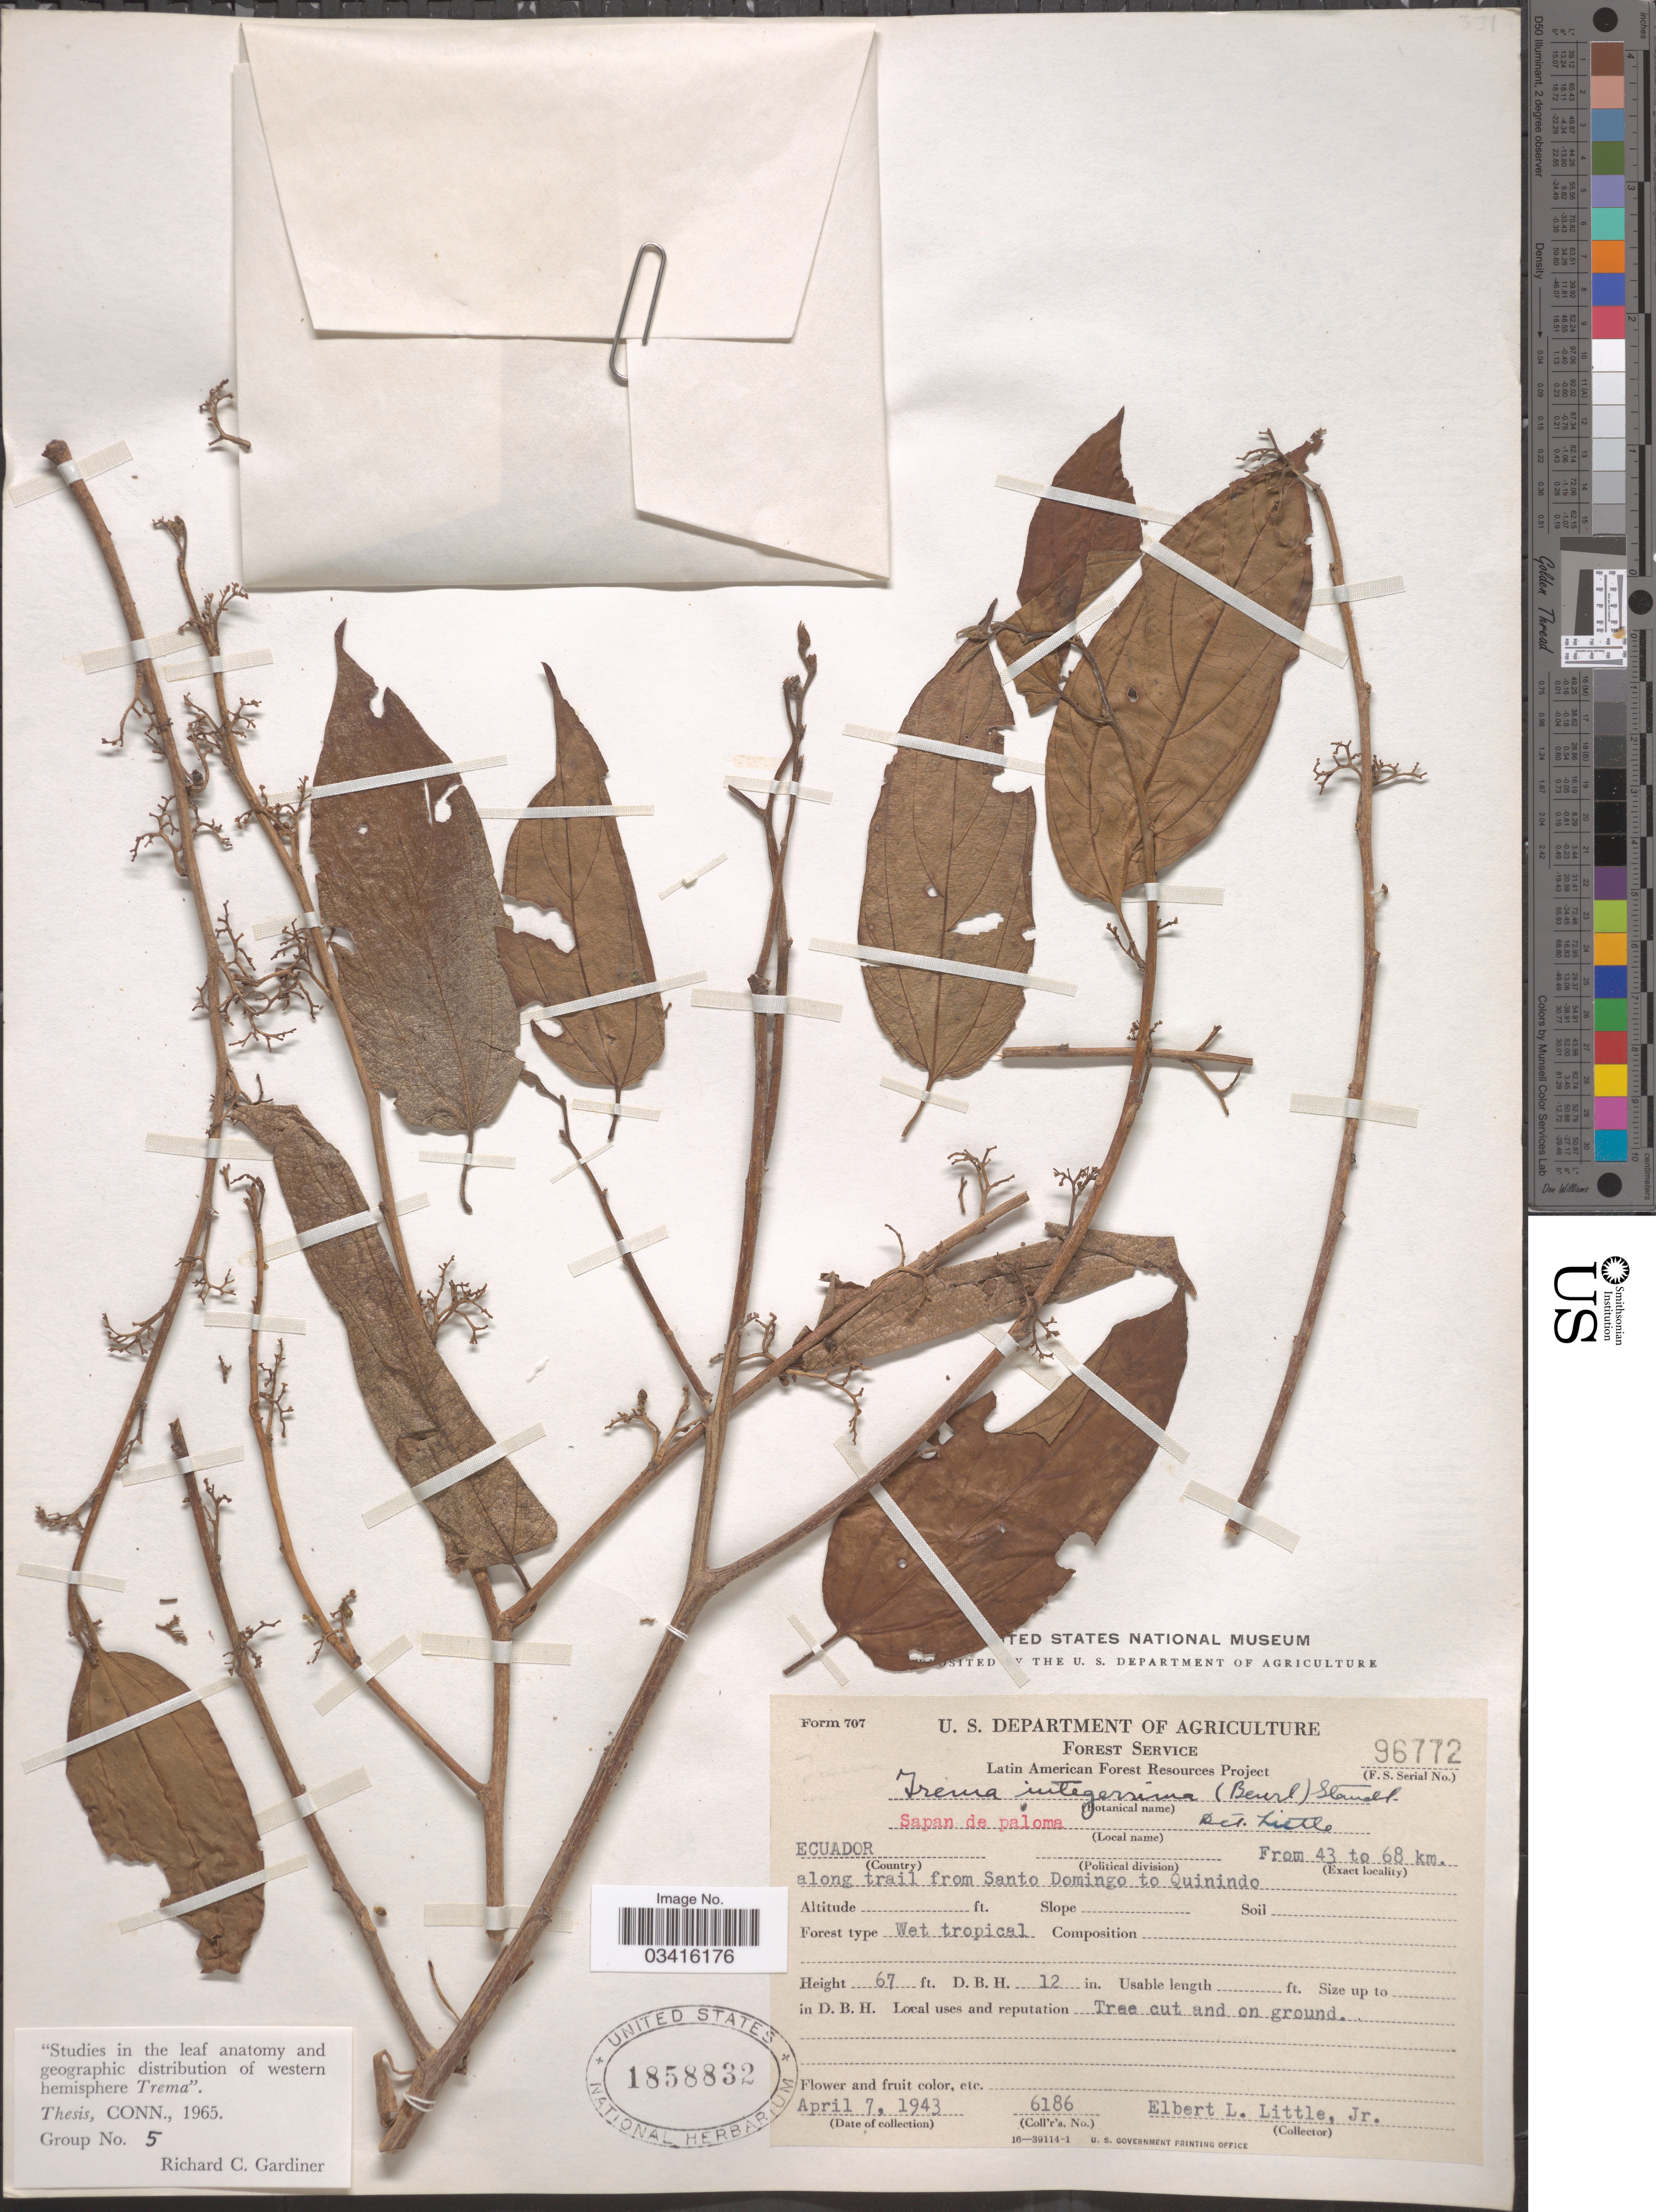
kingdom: Plantae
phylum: Tracheophyta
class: Magnoliopsida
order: Rosales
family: Cannabaceae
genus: Trema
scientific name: Trema integerrimum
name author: (Beurl.) Standl.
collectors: E. L. Little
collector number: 6186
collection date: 1943-04-07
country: Ecuador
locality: From 43 to 68 km. along trail from Santo Domingo to Quinindo.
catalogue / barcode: US 1858832